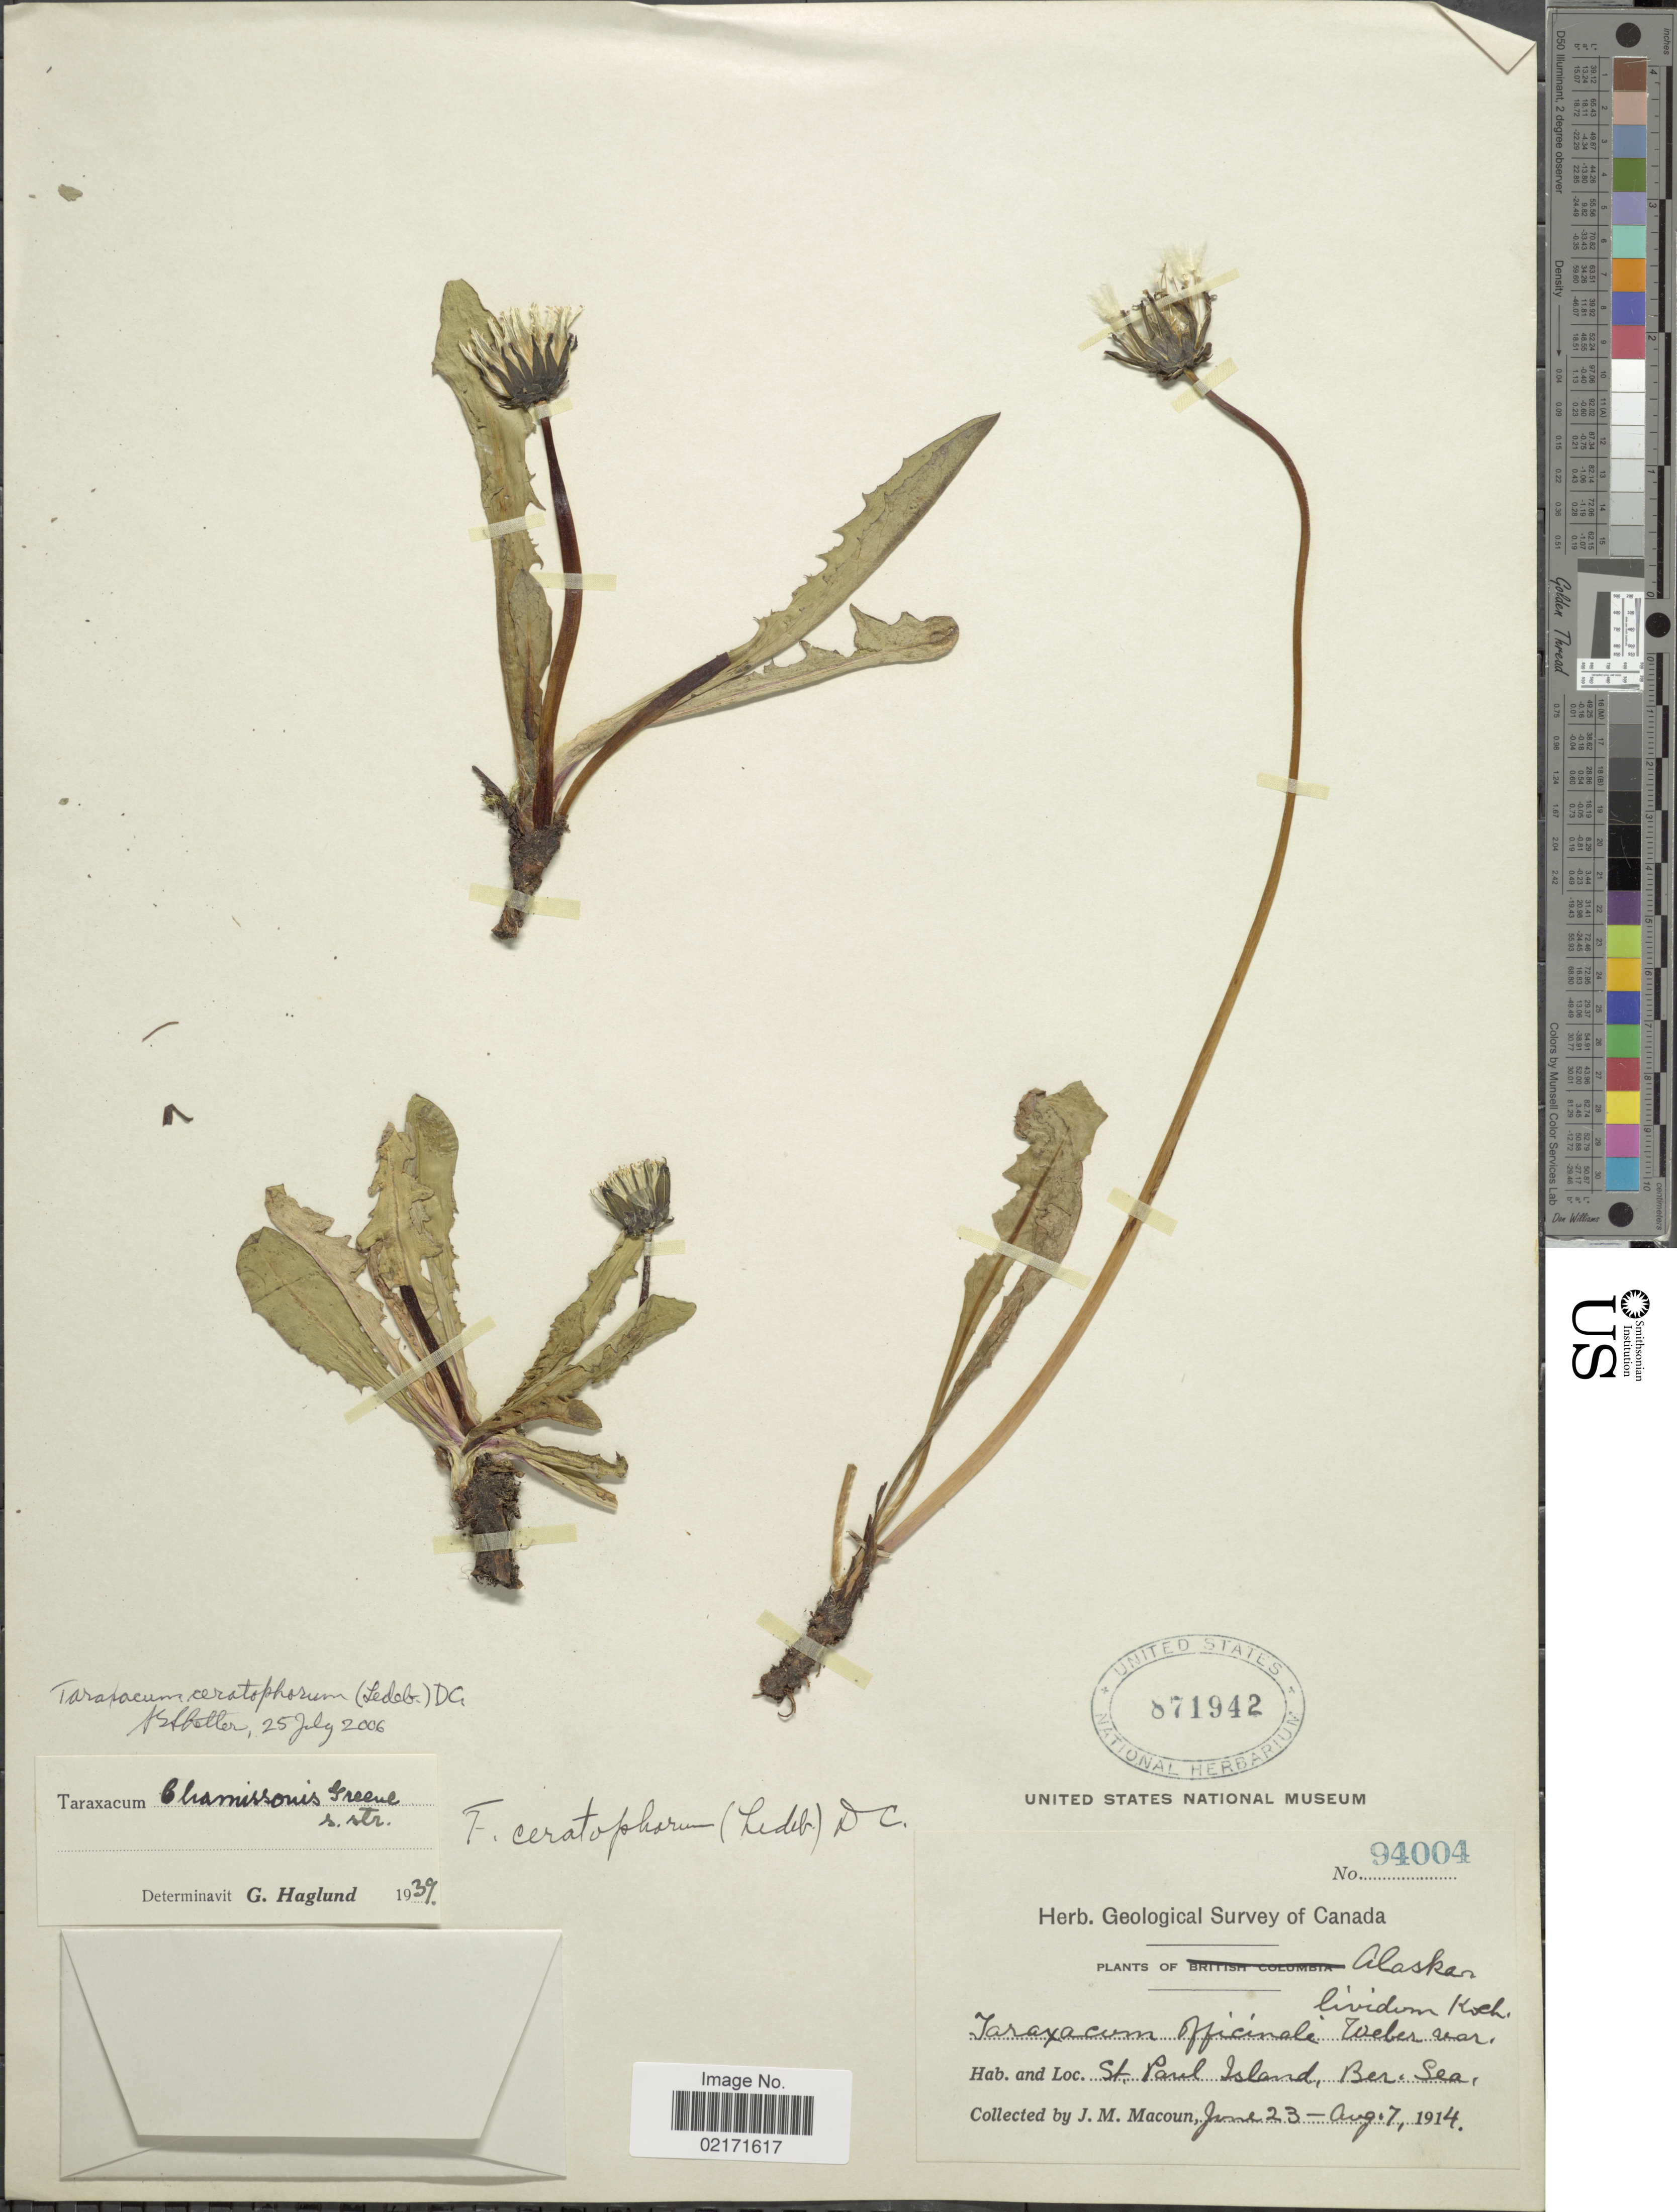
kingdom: Plantae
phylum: Tracheophyta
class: Magnoliopsida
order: Asterales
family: Asteraceae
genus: Taraxacum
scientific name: Taraxacum ceratophorum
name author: (Ledeb.) DC.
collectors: J. M. Macoun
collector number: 94004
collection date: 1914-06-23/1914-08-07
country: United States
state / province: Alaska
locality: St. Paul Island, Ber. Sea.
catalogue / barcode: US 871942